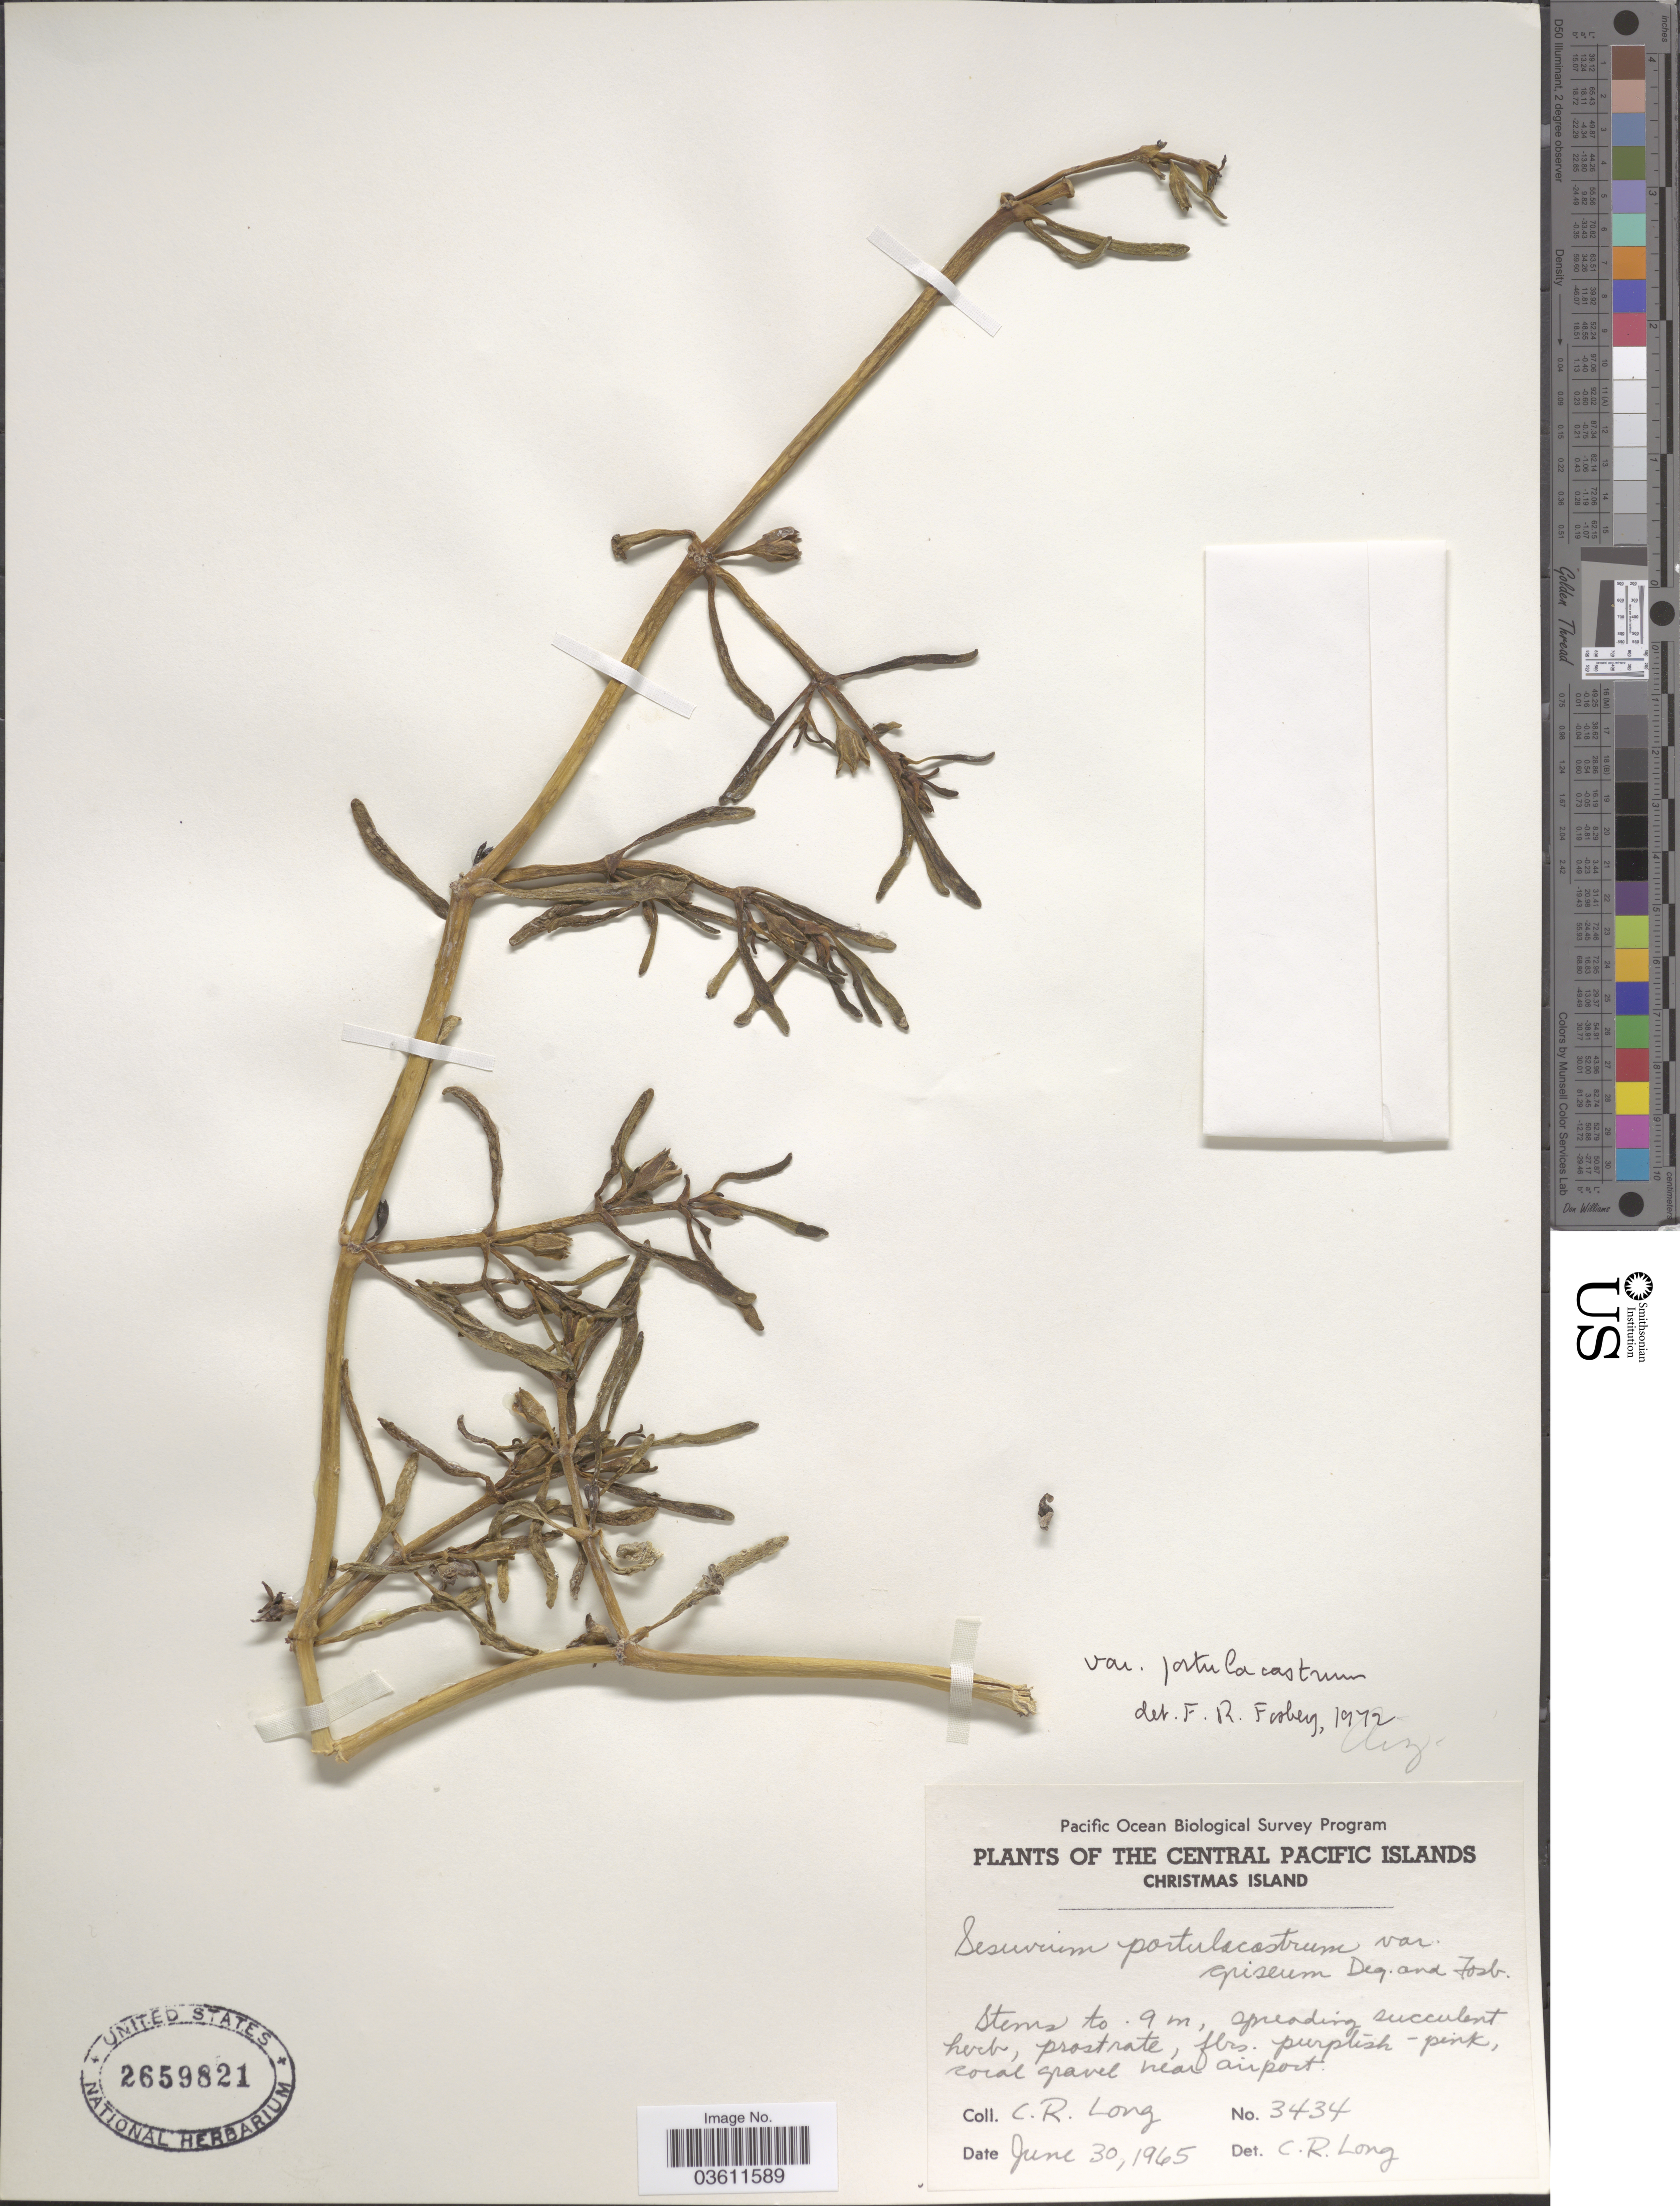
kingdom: Plantae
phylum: Tracheophyta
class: Magnoliopsida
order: Caryophyllales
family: Aizoaceae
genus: Sesuvium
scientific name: Sesuvium portulacastrum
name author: (L.) L.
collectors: C. R. Long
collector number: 3434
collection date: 1965-06-30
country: Kiribati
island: Kiritimati [Christmas] Atoll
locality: The Central Pacific Islands. Christmas Island. Coral gravel near airport.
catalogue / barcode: US 2659821